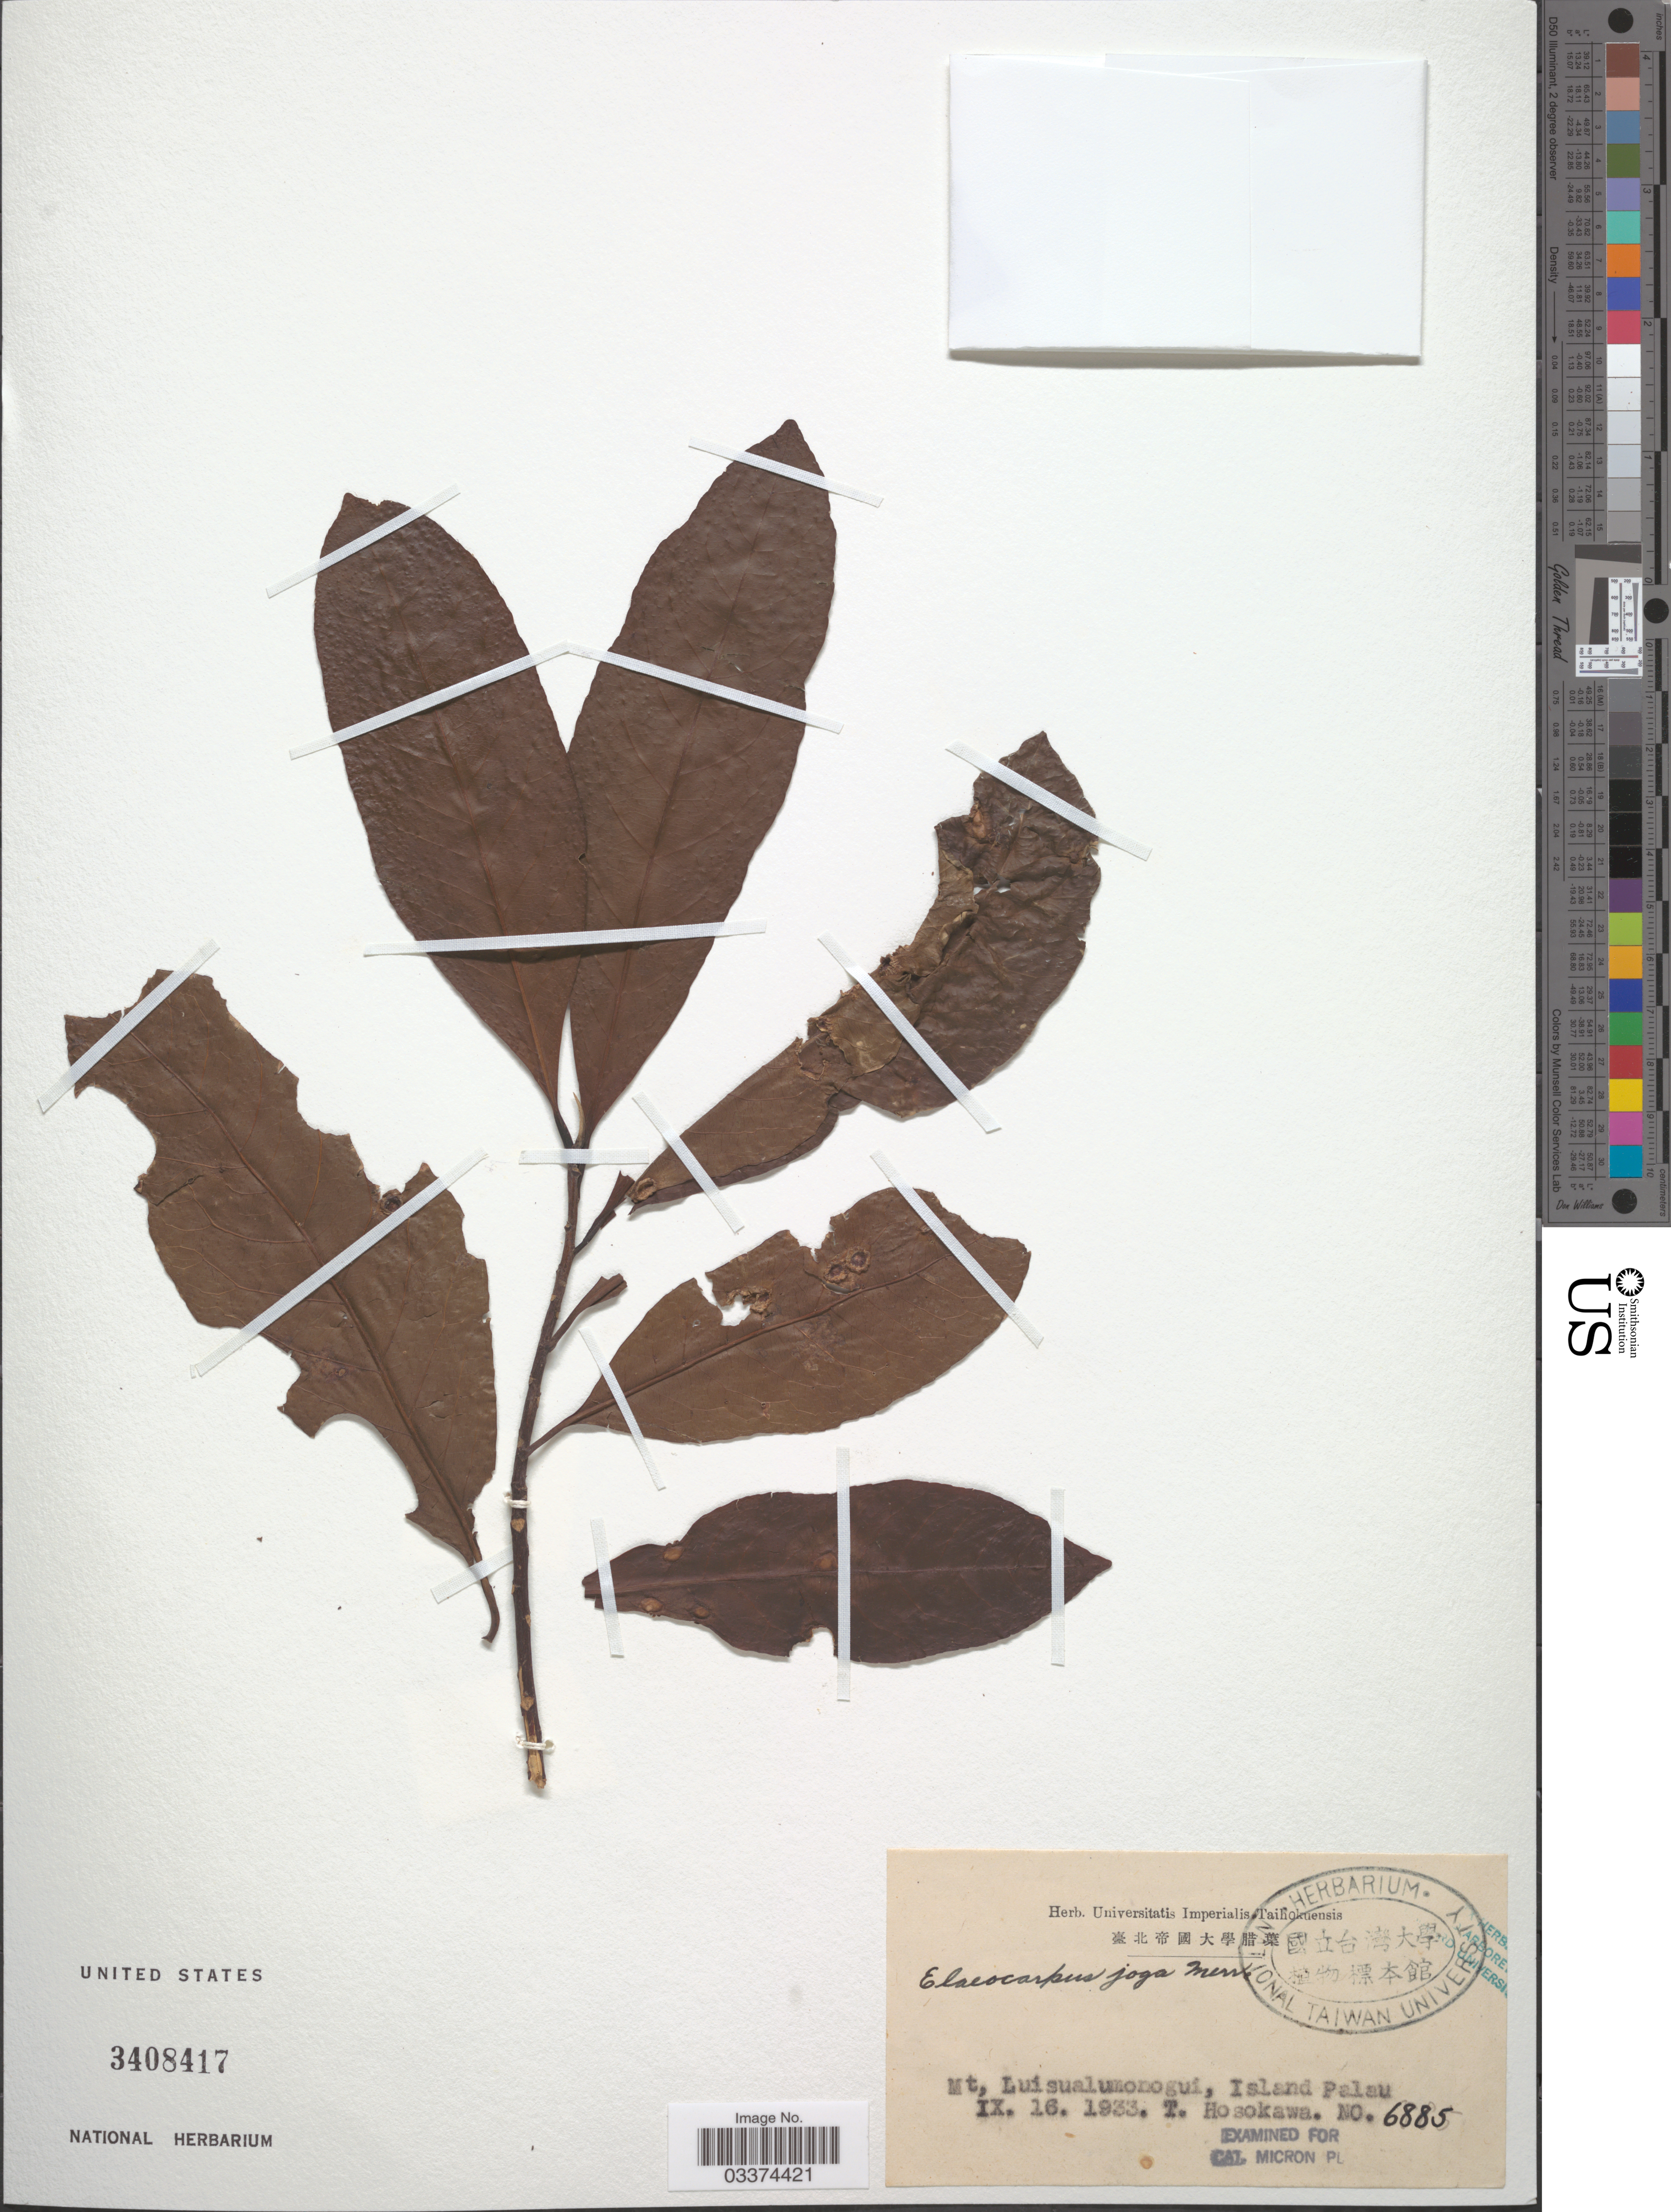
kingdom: Plantae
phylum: Tracheophyta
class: Magnoliopsida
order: Oxalidales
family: Elaeocarpaceae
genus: Elaeocarpus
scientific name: Elaeocarpus joga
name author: Merr.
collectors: T. Hosokawa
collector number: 6885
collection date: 1933-09-16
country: Palau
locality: Mt. Luisualumonogui, Island Palau.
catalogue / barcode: US 3408417